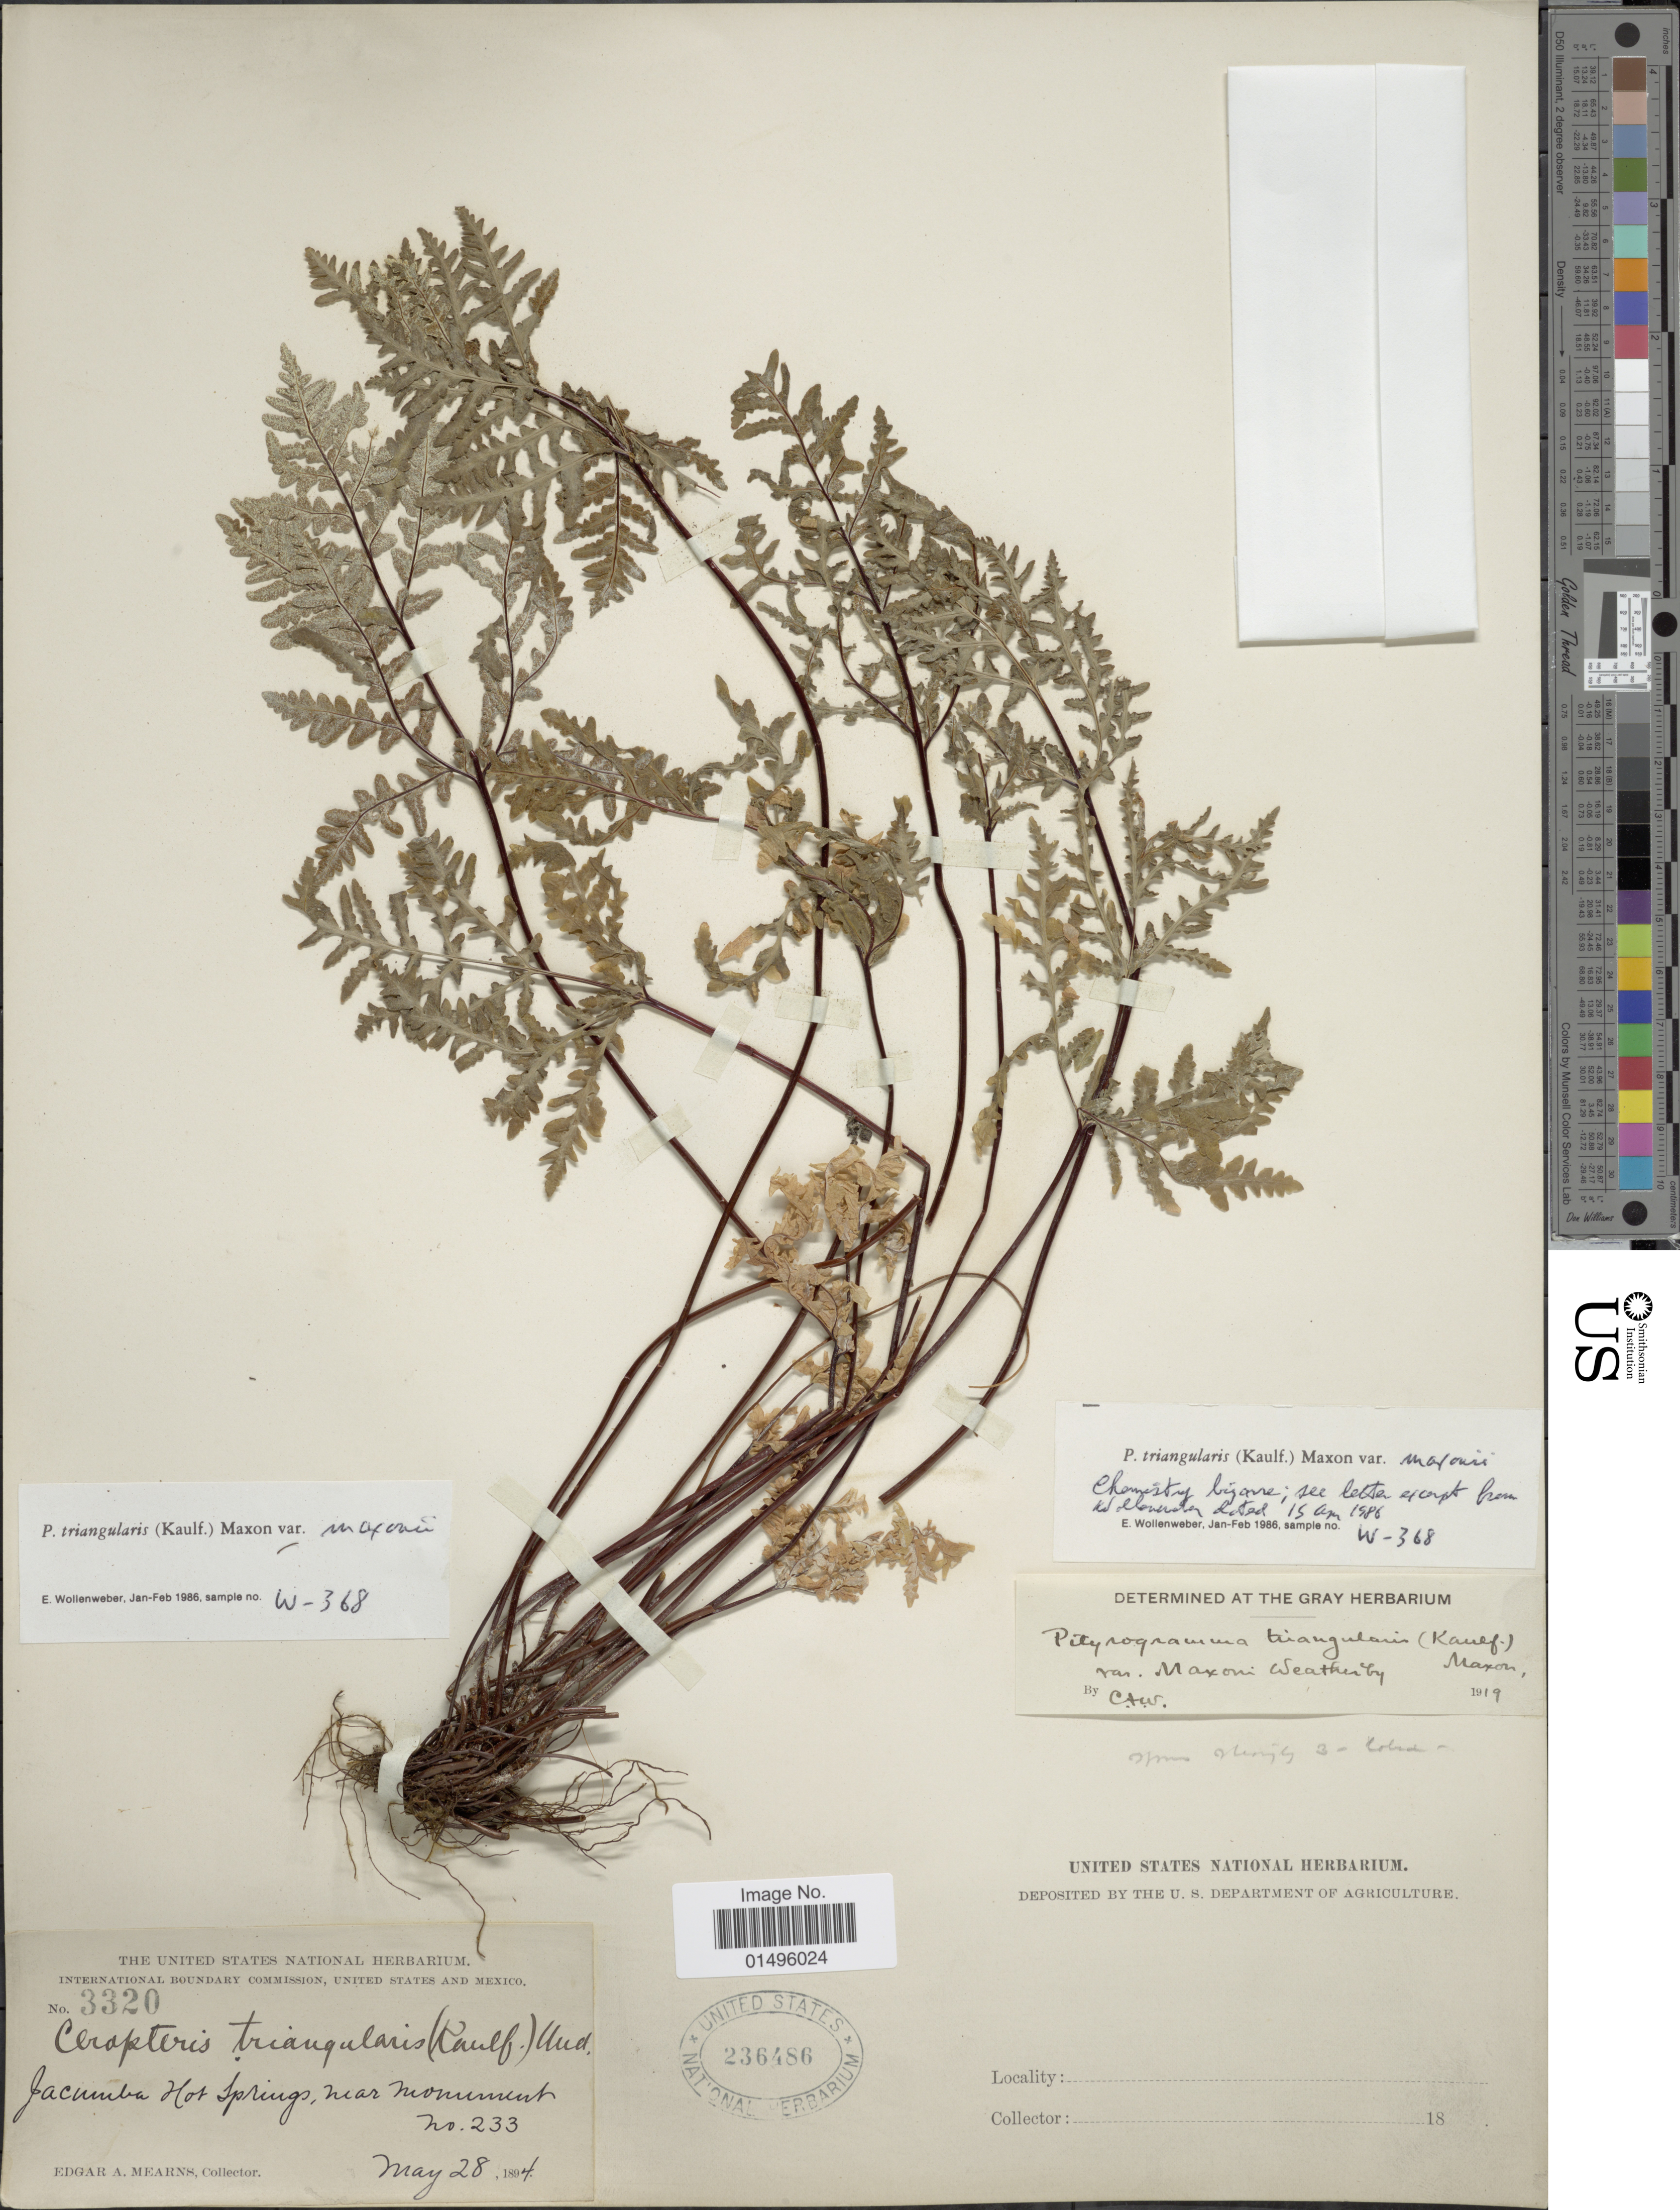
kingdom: Plantae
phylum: Tracheophyta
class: Polypodiopsida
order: Polypodiales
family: Pteridaceae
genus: Pentagramma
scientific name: Pentagramma pallida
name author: (Weath.) Yatsk. et al.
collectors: E. A. Mearns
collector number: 3320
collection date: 1894-05-28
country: United States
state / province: California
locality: Jacumba Hot Springs, near Monument no. 233.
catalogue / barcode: US 236486